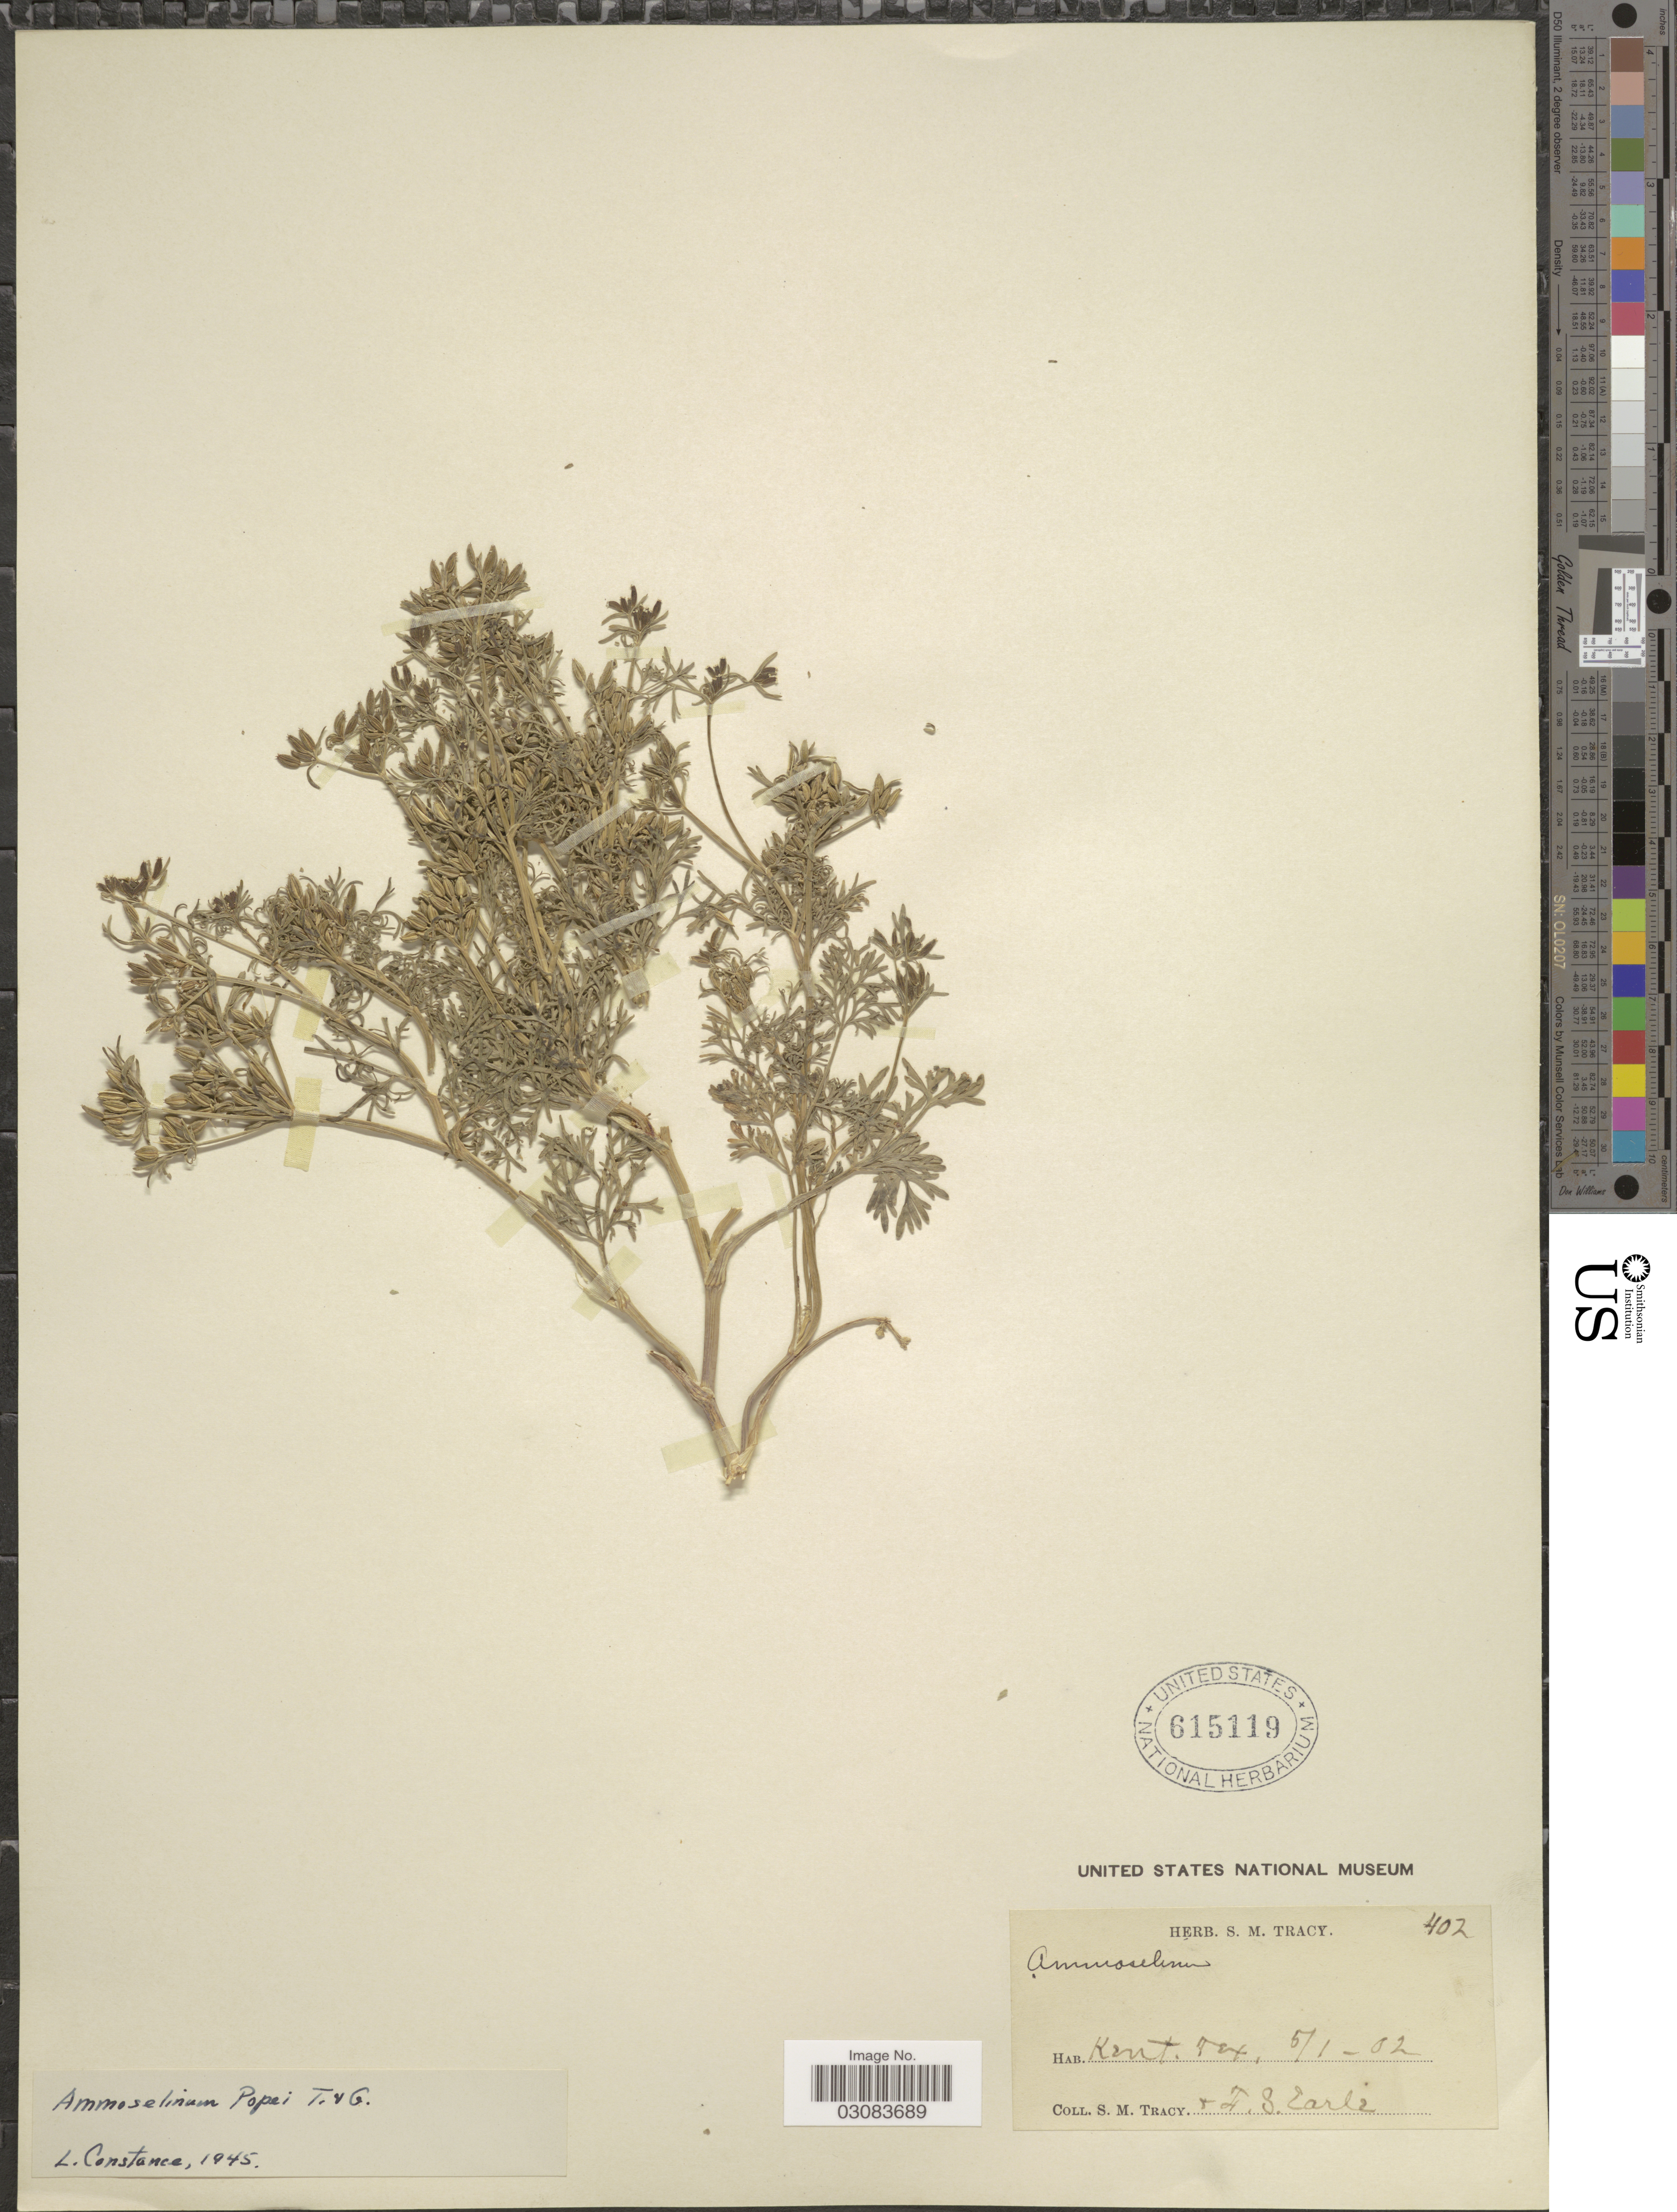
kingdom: Plantae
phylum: Tracheophyta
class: Magnoliopsida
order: Apiales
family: Apiaceae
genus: Ammoselinum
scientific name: Ammoselinum popei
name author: Torr. & A. Gray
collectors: S. M. Tracy & F. S. Earle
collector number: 402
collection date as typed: Transcribed d/m/y: 1/5/02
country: United States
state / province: Texas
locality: Kent.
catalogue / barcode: US 615119